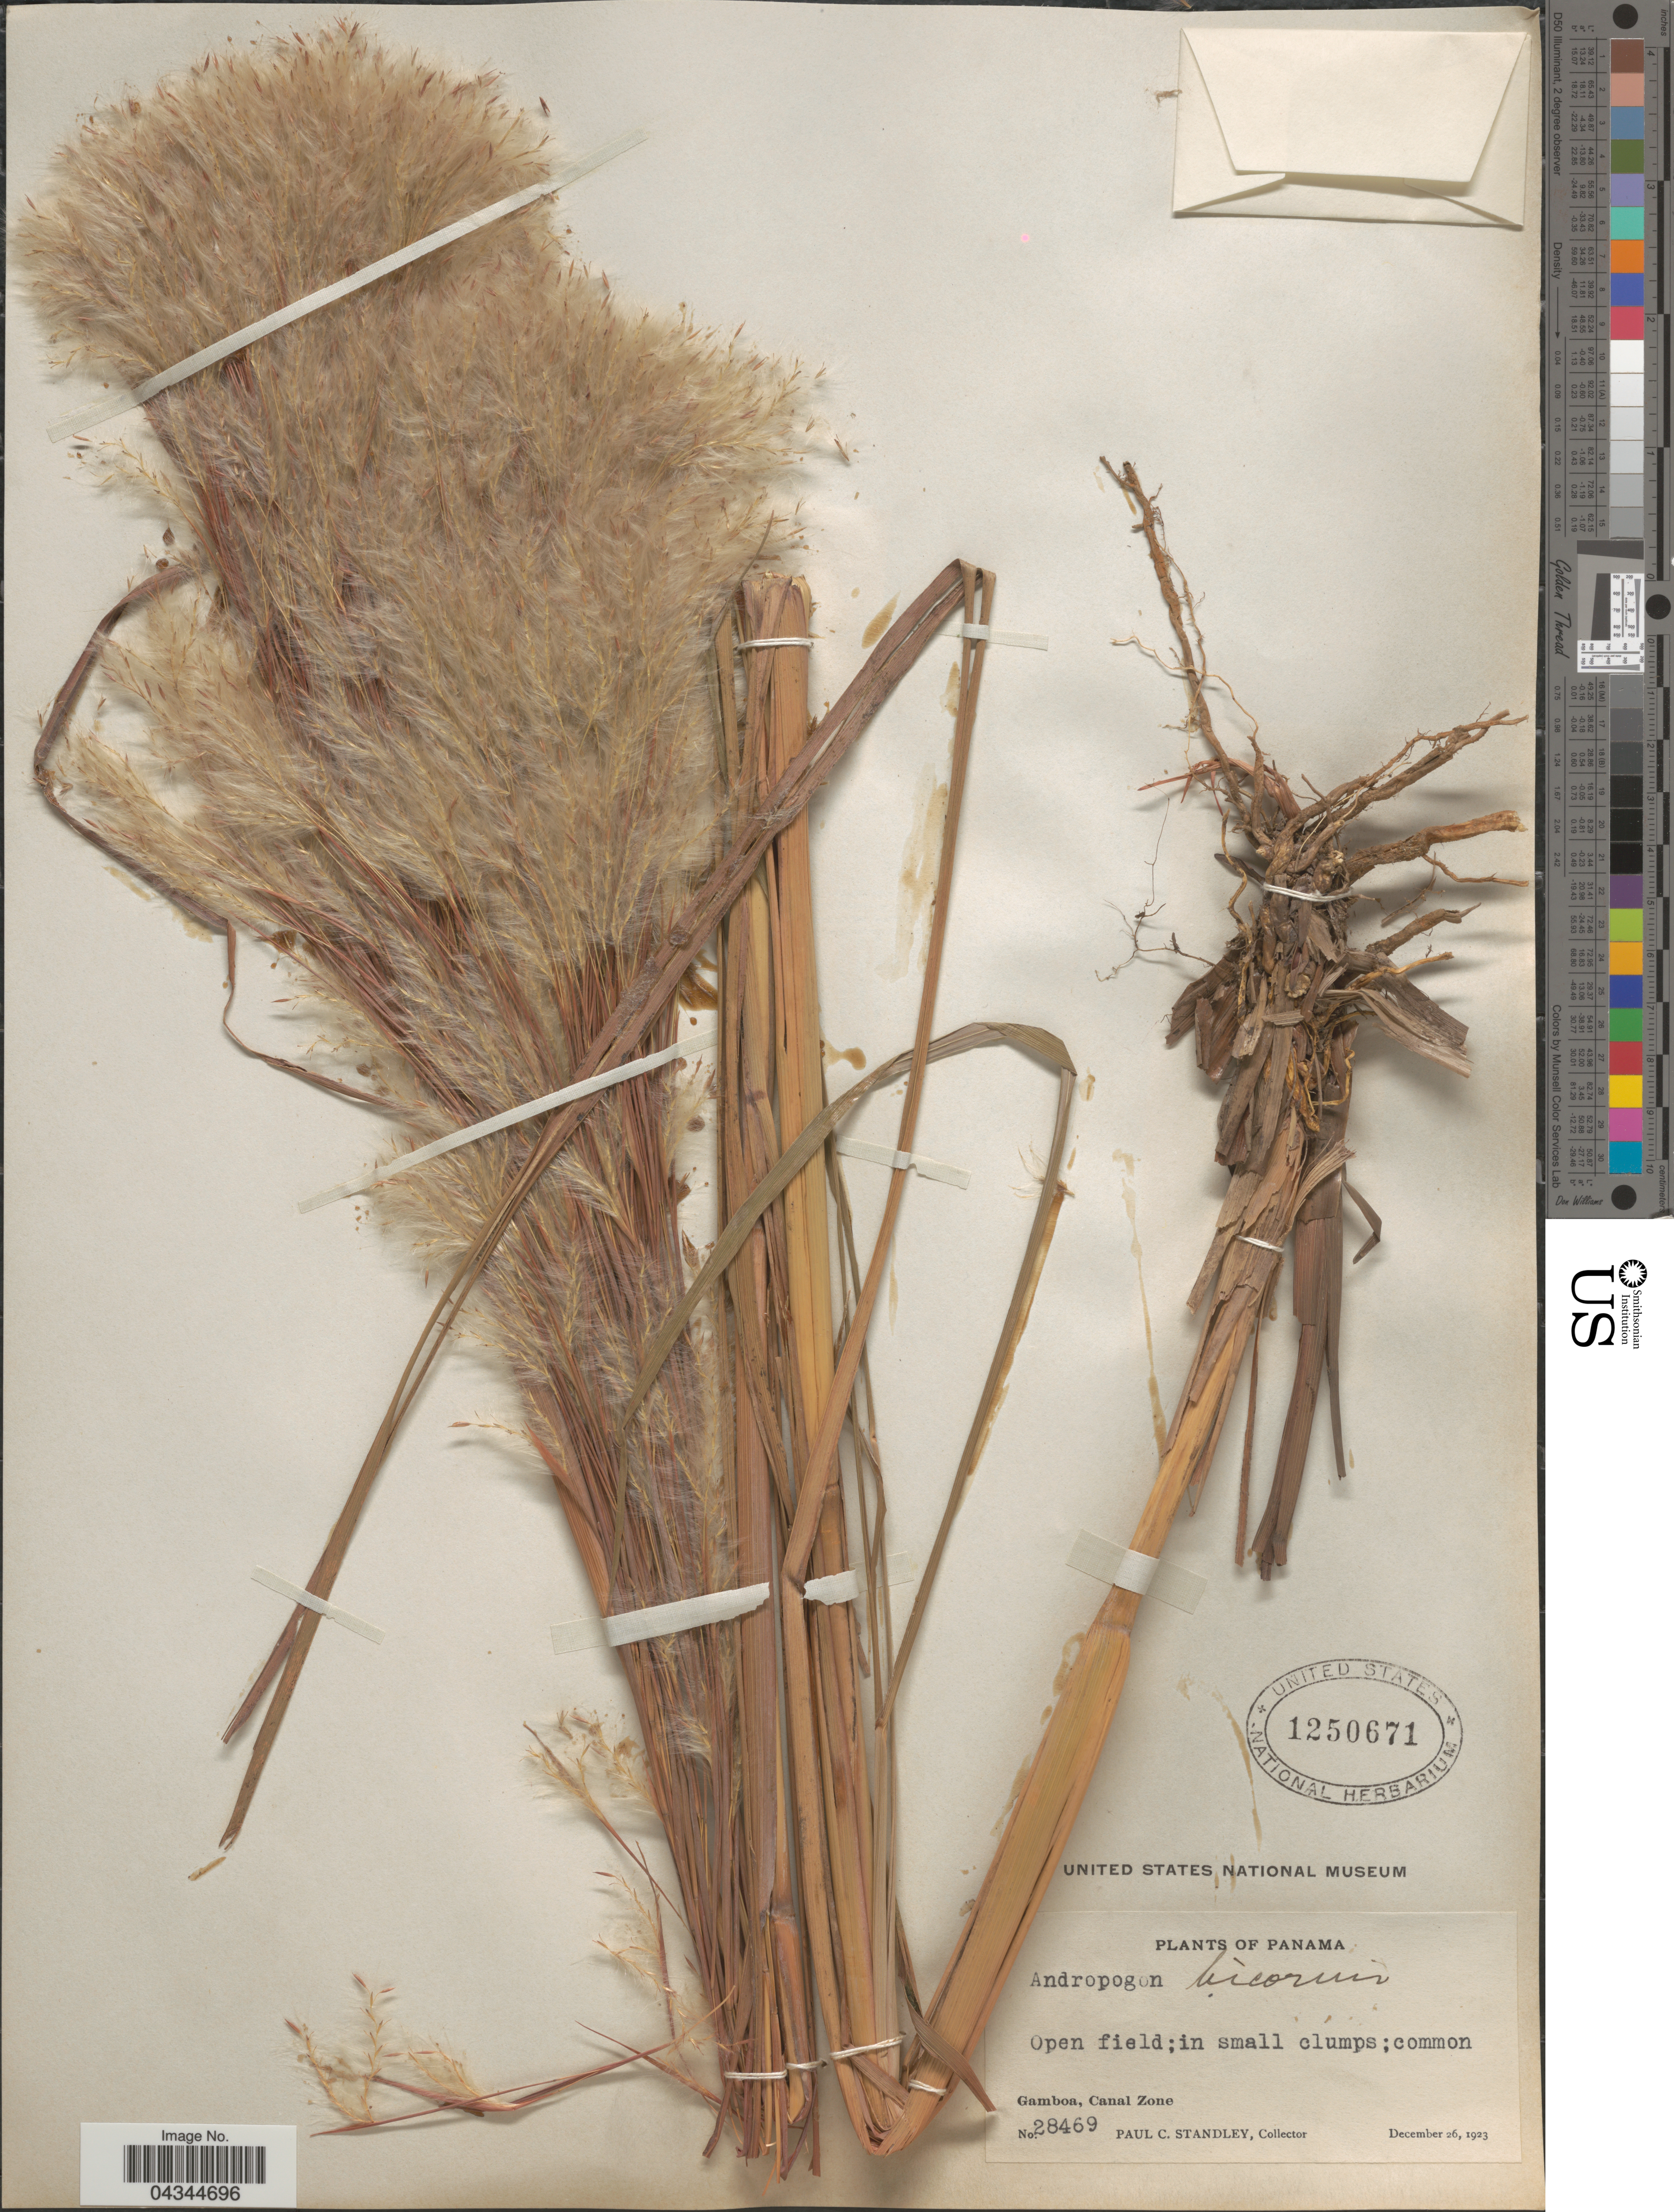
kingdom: Plantae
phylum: Tracheophyta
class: Liliopsida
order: Poales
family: Poaceae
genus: Andropogon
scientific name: Andropogon bicornis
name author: L.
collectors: P. C. Standley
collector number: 28469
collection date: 1923-12-26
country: Panama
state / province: Colón / Panamá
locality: Open field; common. Gamboa, Canal Zone.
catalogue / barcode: US 1250671